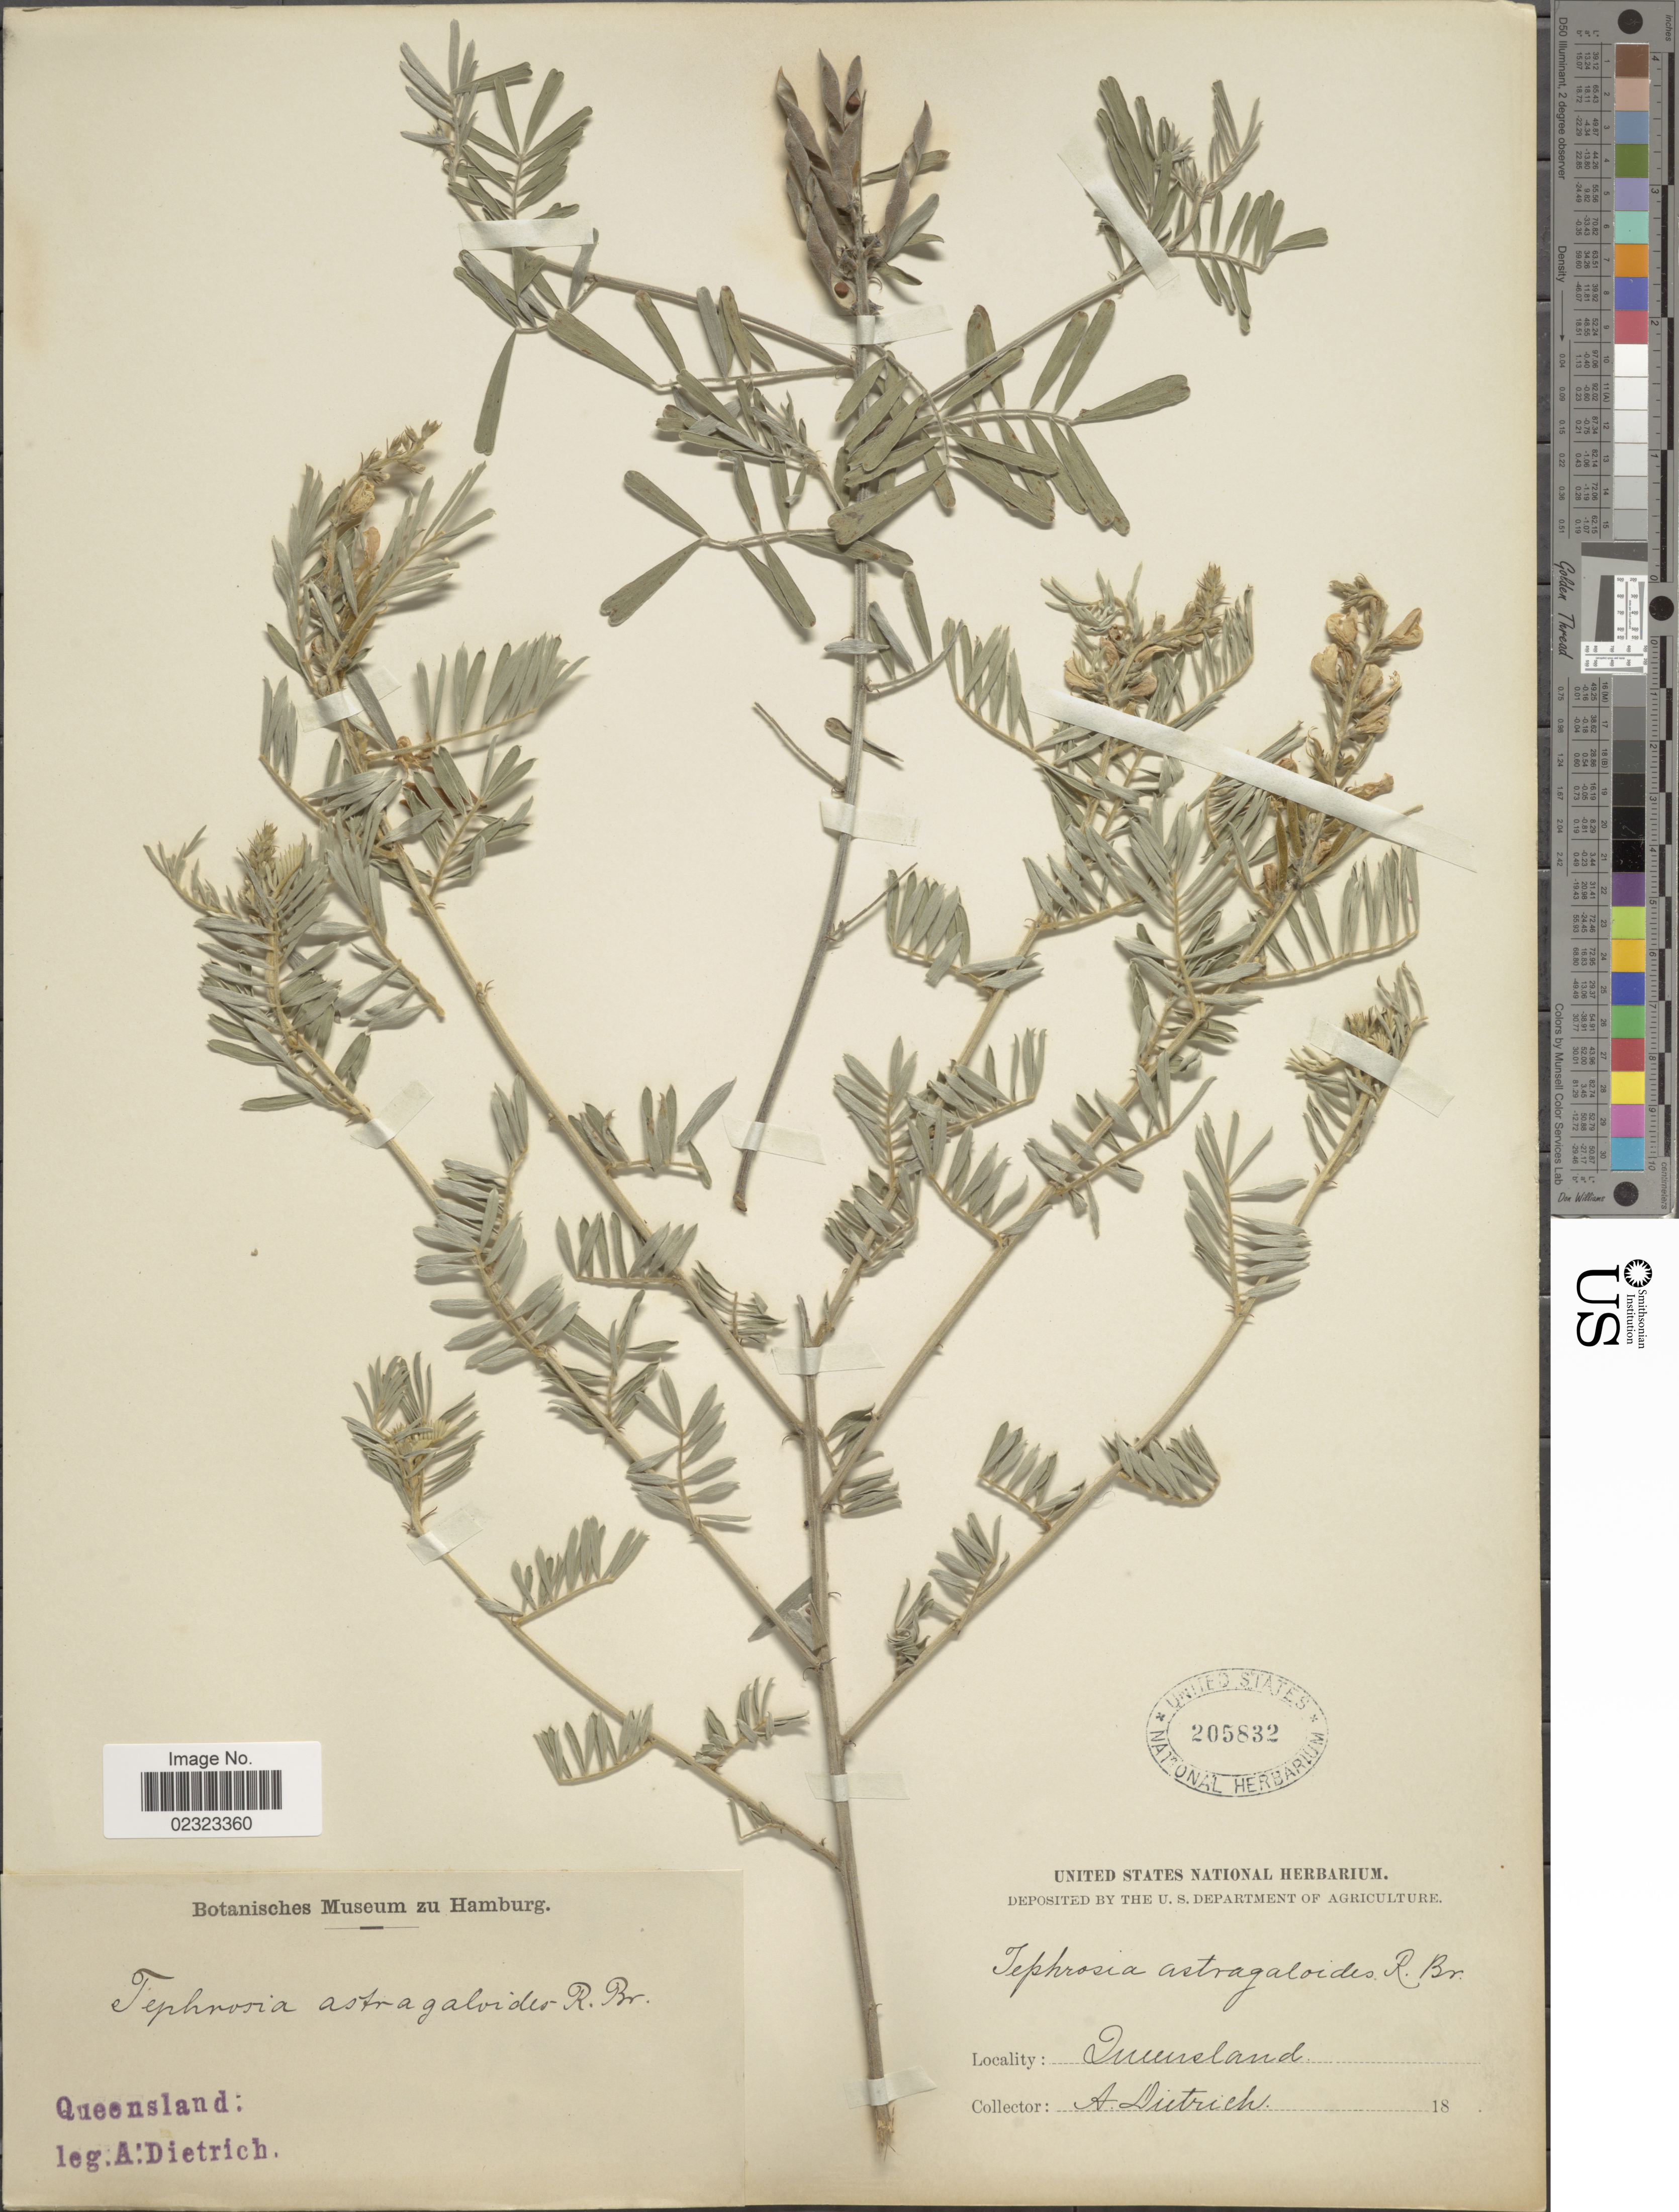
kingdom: Plantae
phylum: Tracheophyta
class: Magnoliopsida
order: Fabales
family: Fabaceae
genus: Tephrosia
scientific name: Tephrosia astragaloides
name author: Benth.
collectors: A. Dietrich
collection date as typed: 18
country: Australia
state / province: Queensland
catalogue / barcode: US 205832